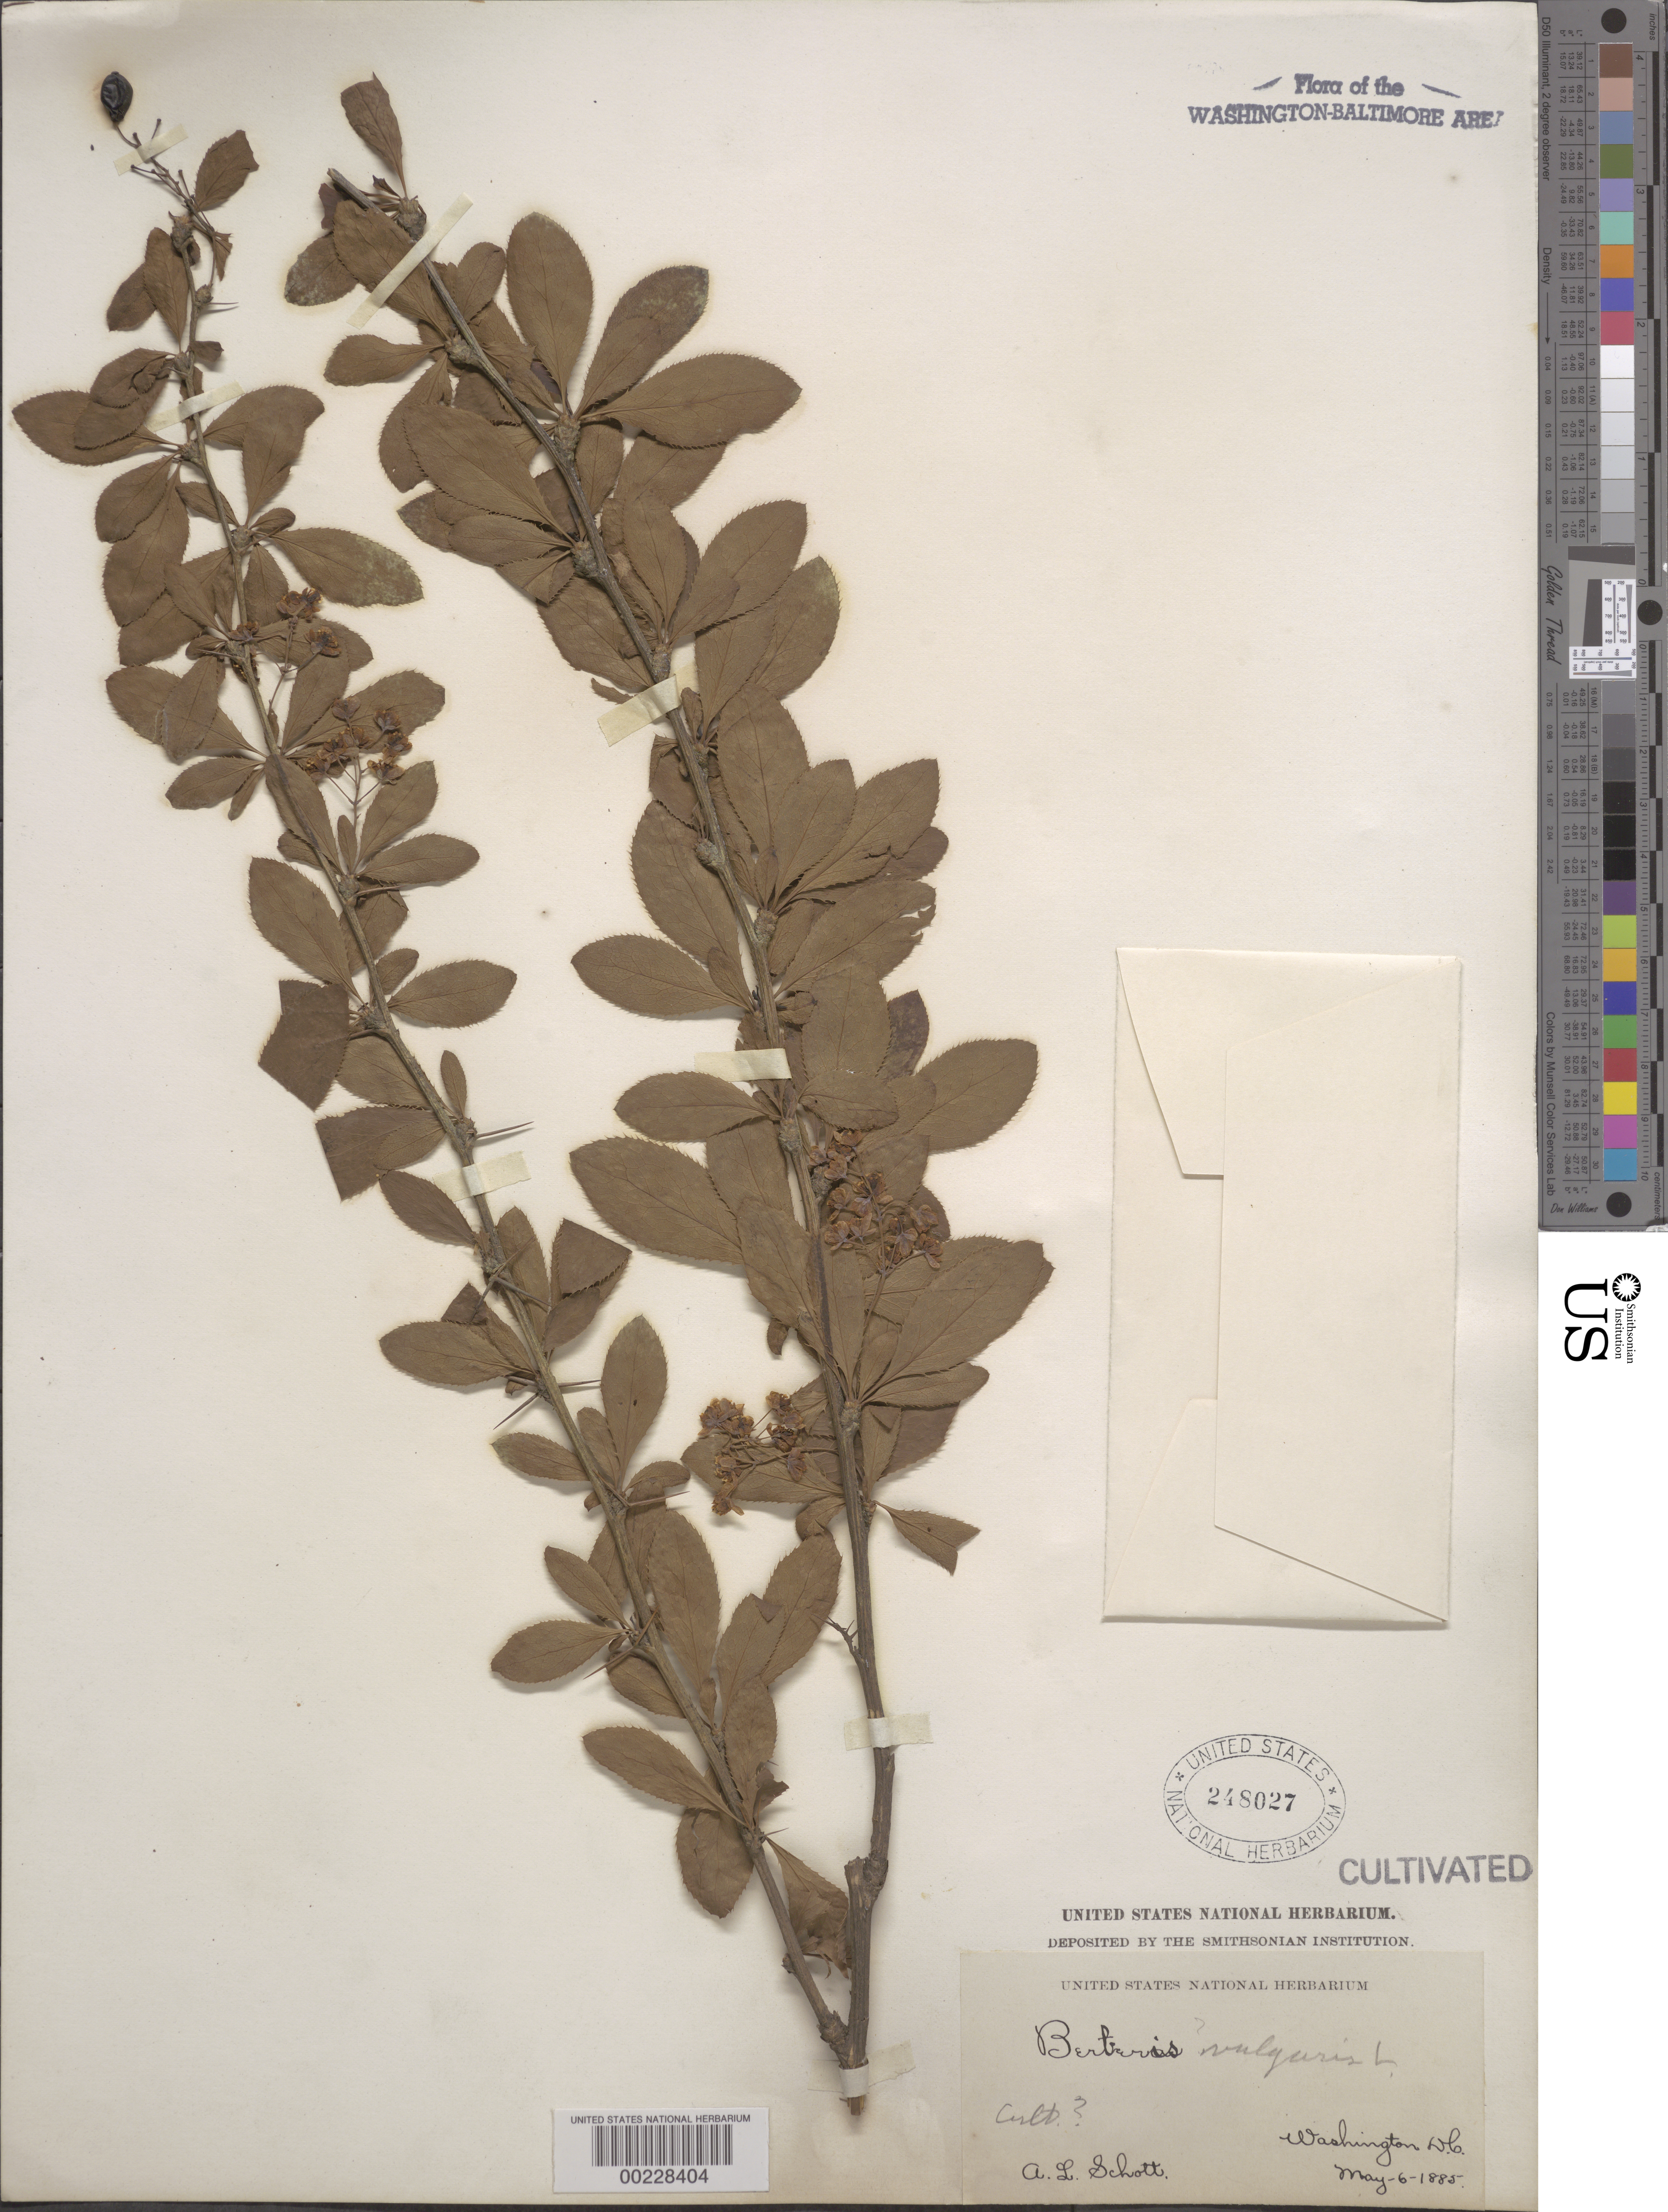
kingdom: Plantae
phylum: Tracheophyta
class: Magnoliopsida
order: Ranunculales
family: Berberidaceae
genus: Berberis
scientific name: Berberis vulgaris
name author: L.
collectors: A. L. Schott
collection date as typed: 06 May 1885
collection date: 1885-05-06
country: United States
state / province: District of Columbia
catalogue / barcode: US 248027